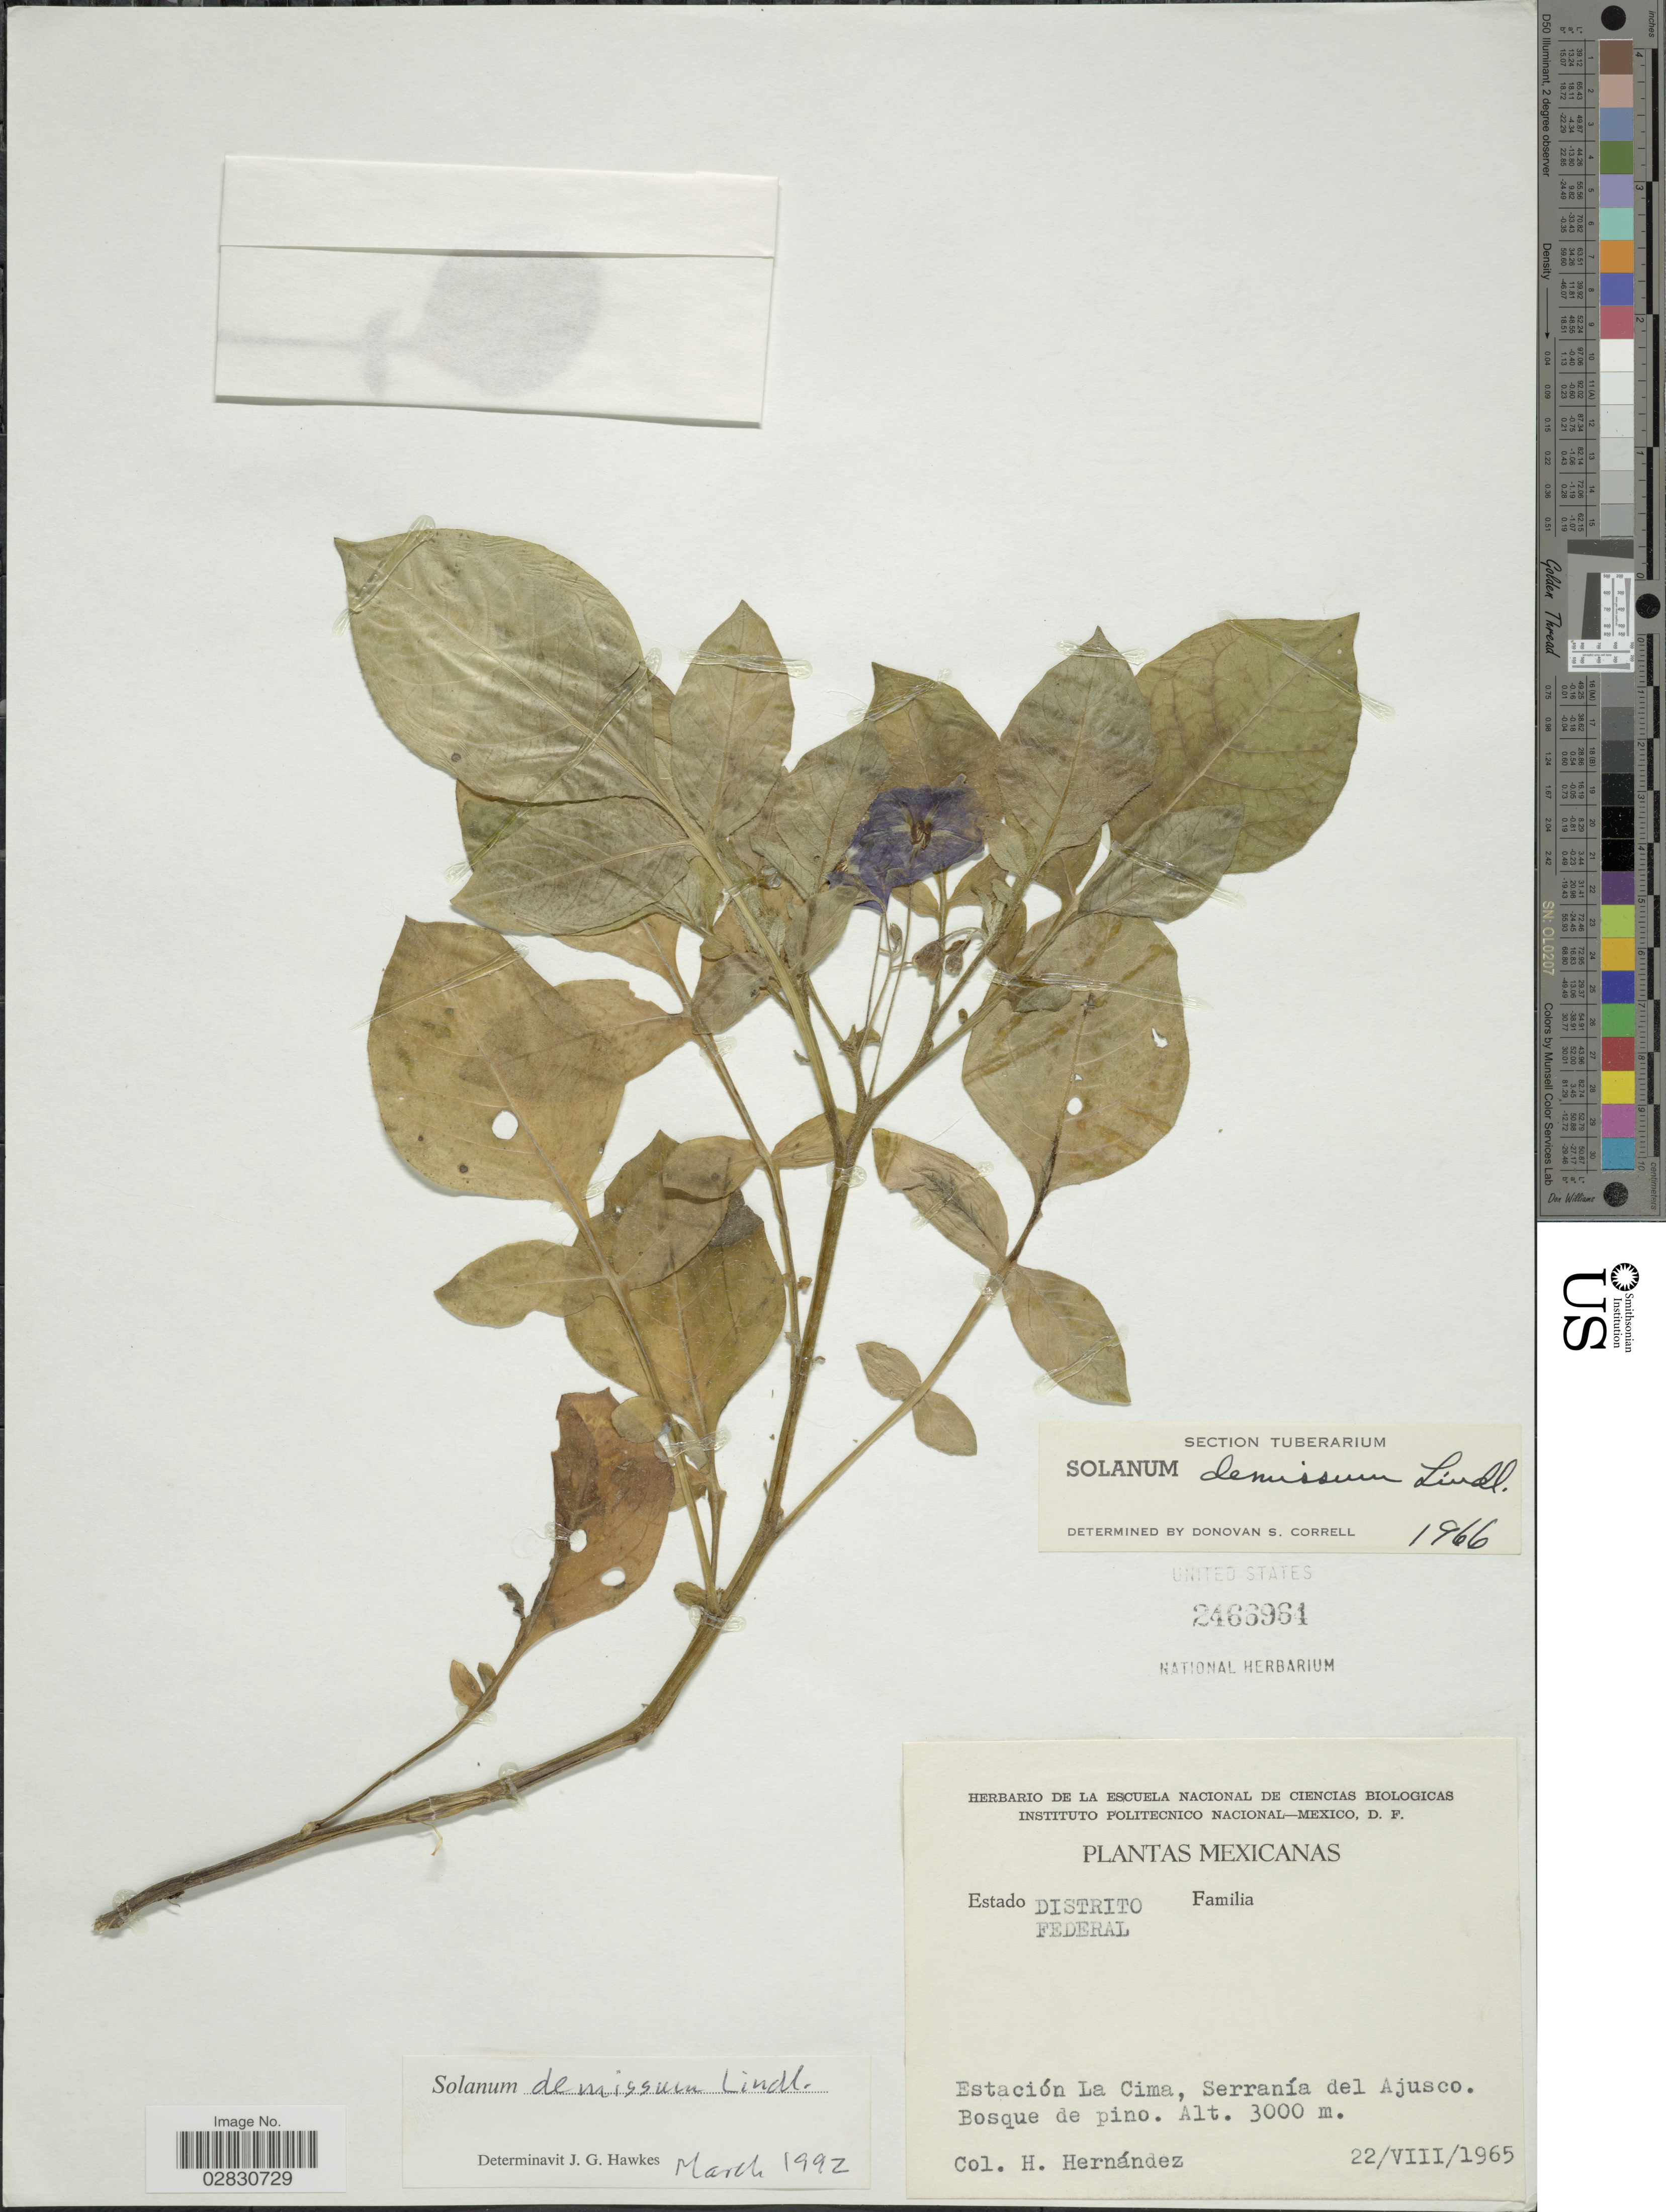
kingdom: Plantae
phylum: Tracheophyta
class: Magnoliopsida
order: Solanales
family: Solanaceae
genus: Solanum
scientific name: Solanum demissum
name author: Lindl.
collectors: Hernández, H.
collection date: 1965-08-22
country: Mexico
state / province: Distrito Federal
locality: Estado Distrito Federal, Estación La Cima, Serranía del Ajusco, Bosque de pino.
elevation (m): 3000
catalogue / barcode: US 2466964